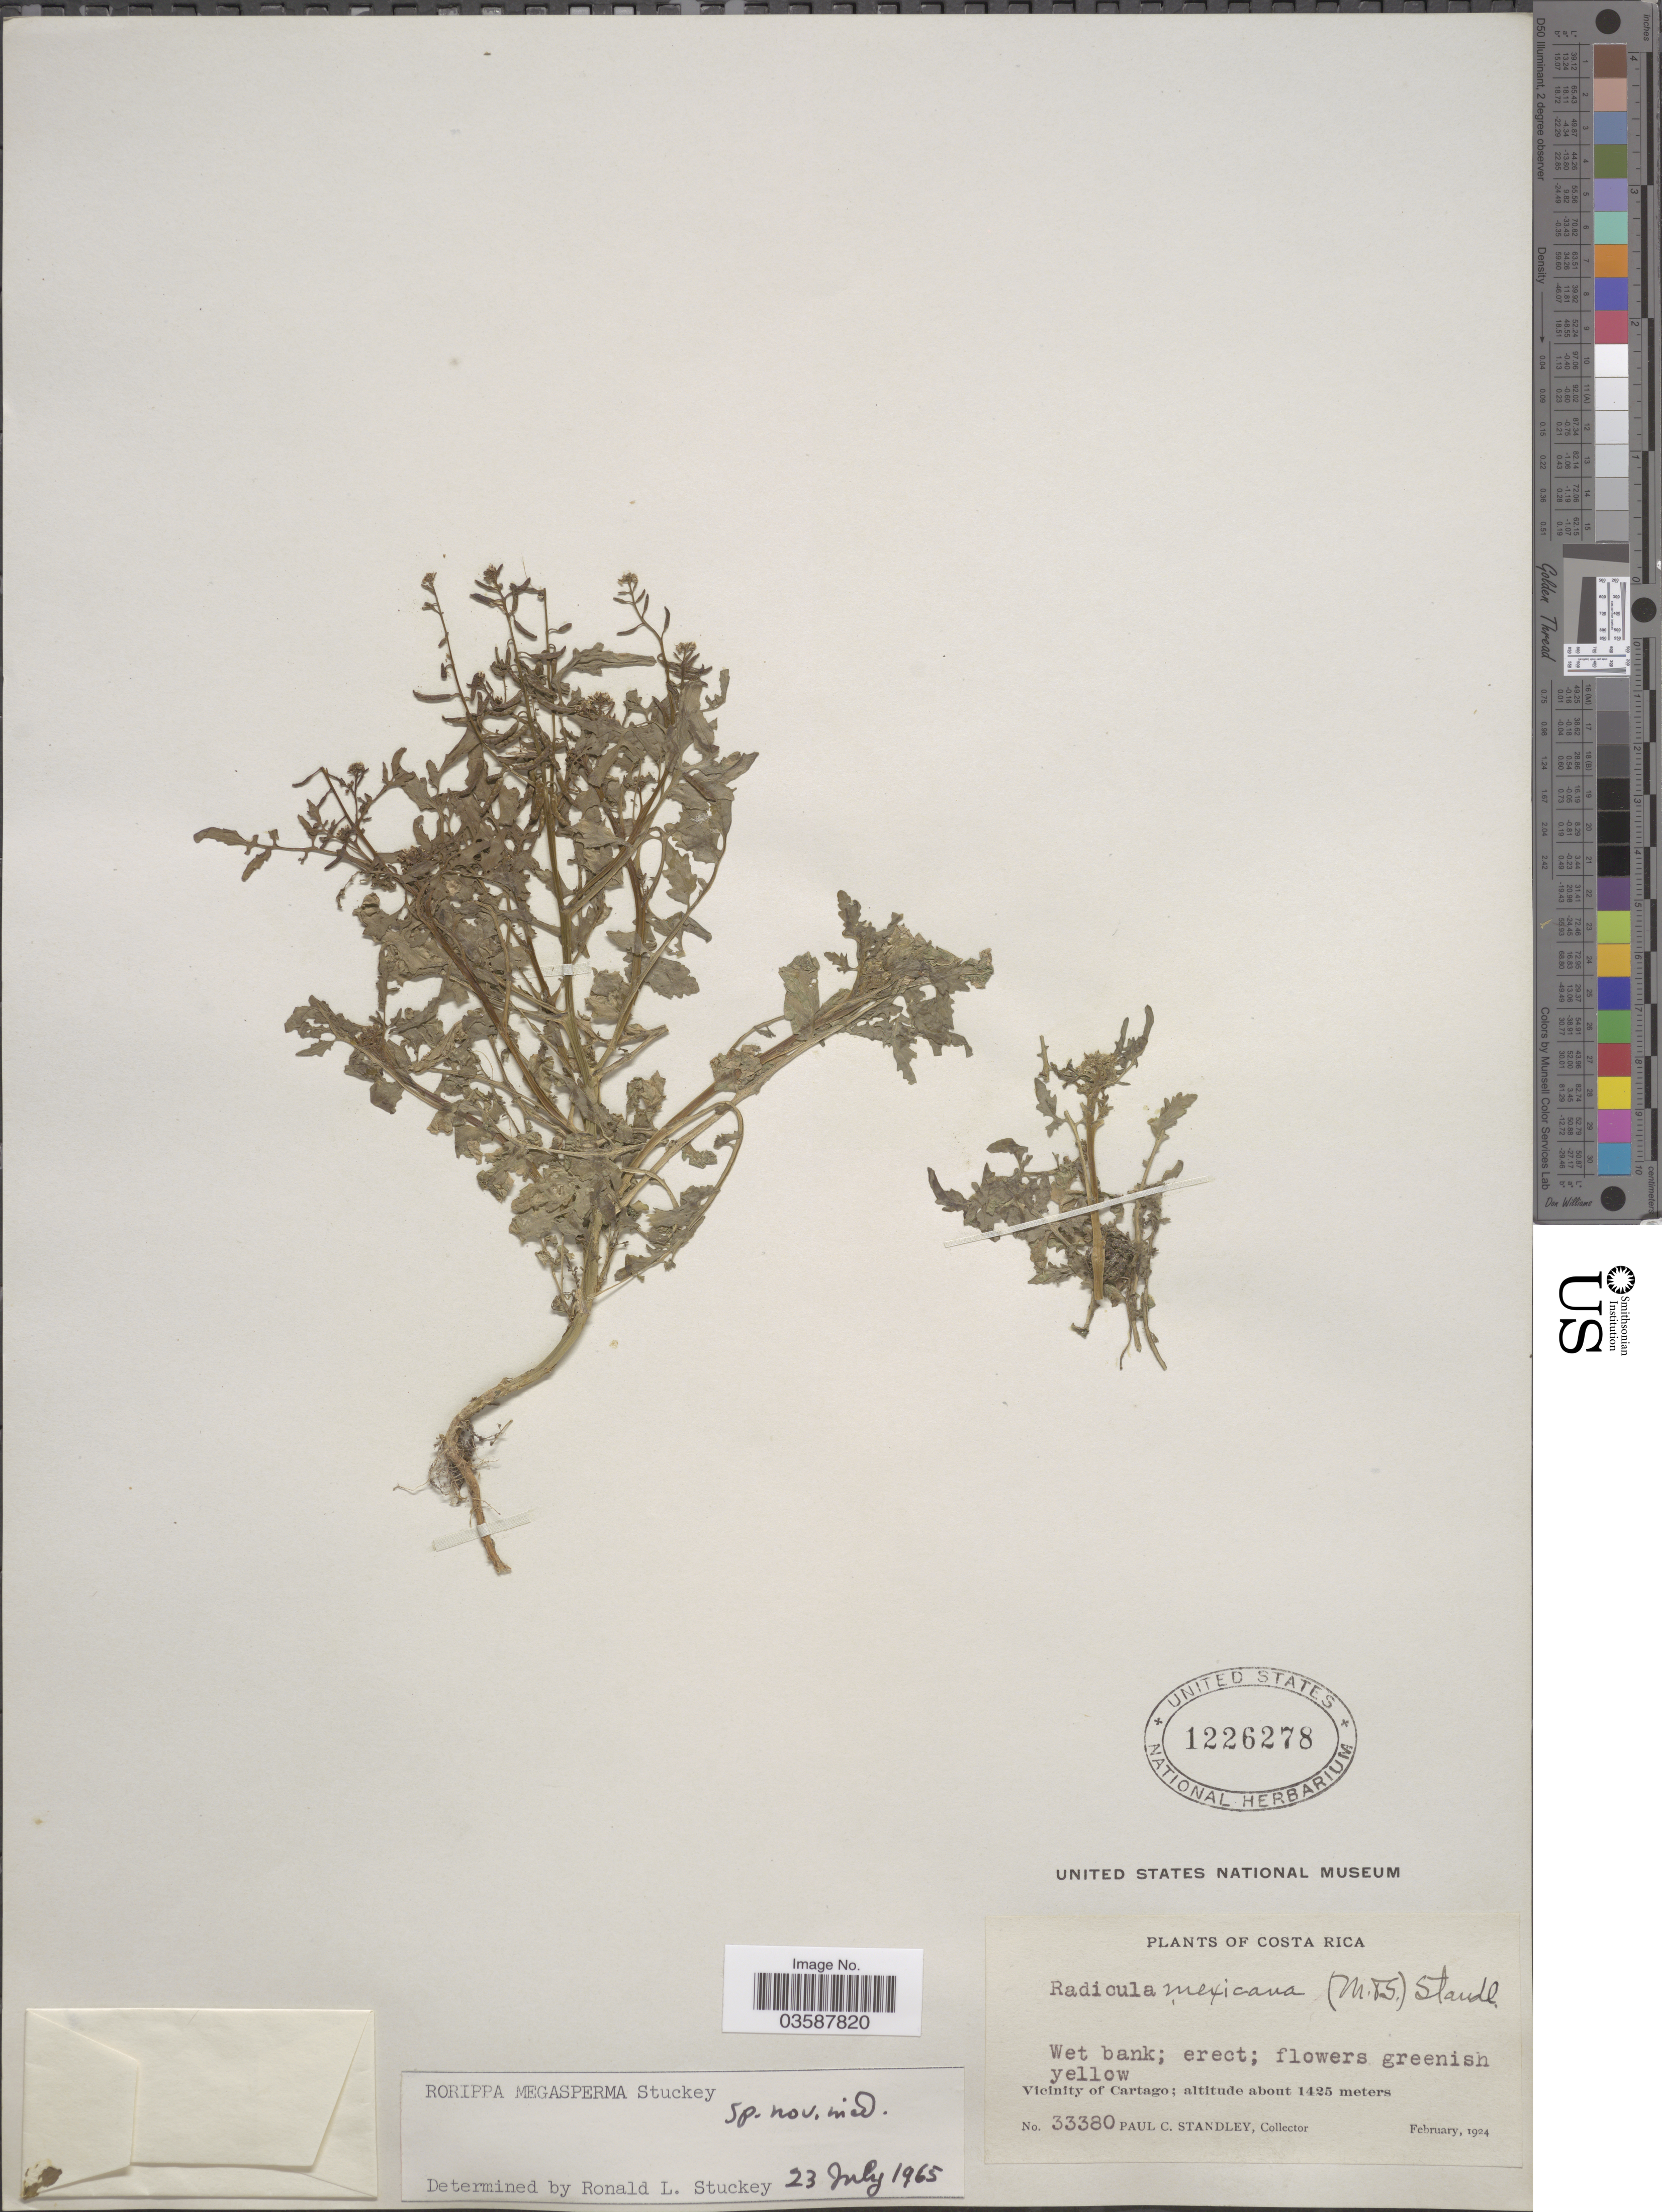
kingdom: Plantae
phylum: Tracheophyta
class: Magnoliopsida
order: Brassicales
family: Brassicaceae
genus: Rorippa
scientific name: Rorippa megasperma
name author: Stuckey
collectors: P. C. Standley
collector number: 33380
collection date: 1924-02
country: Costa Rica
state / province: Cartago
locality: Vicinity of Cartago.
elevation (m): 1425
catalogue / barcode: US 1226278